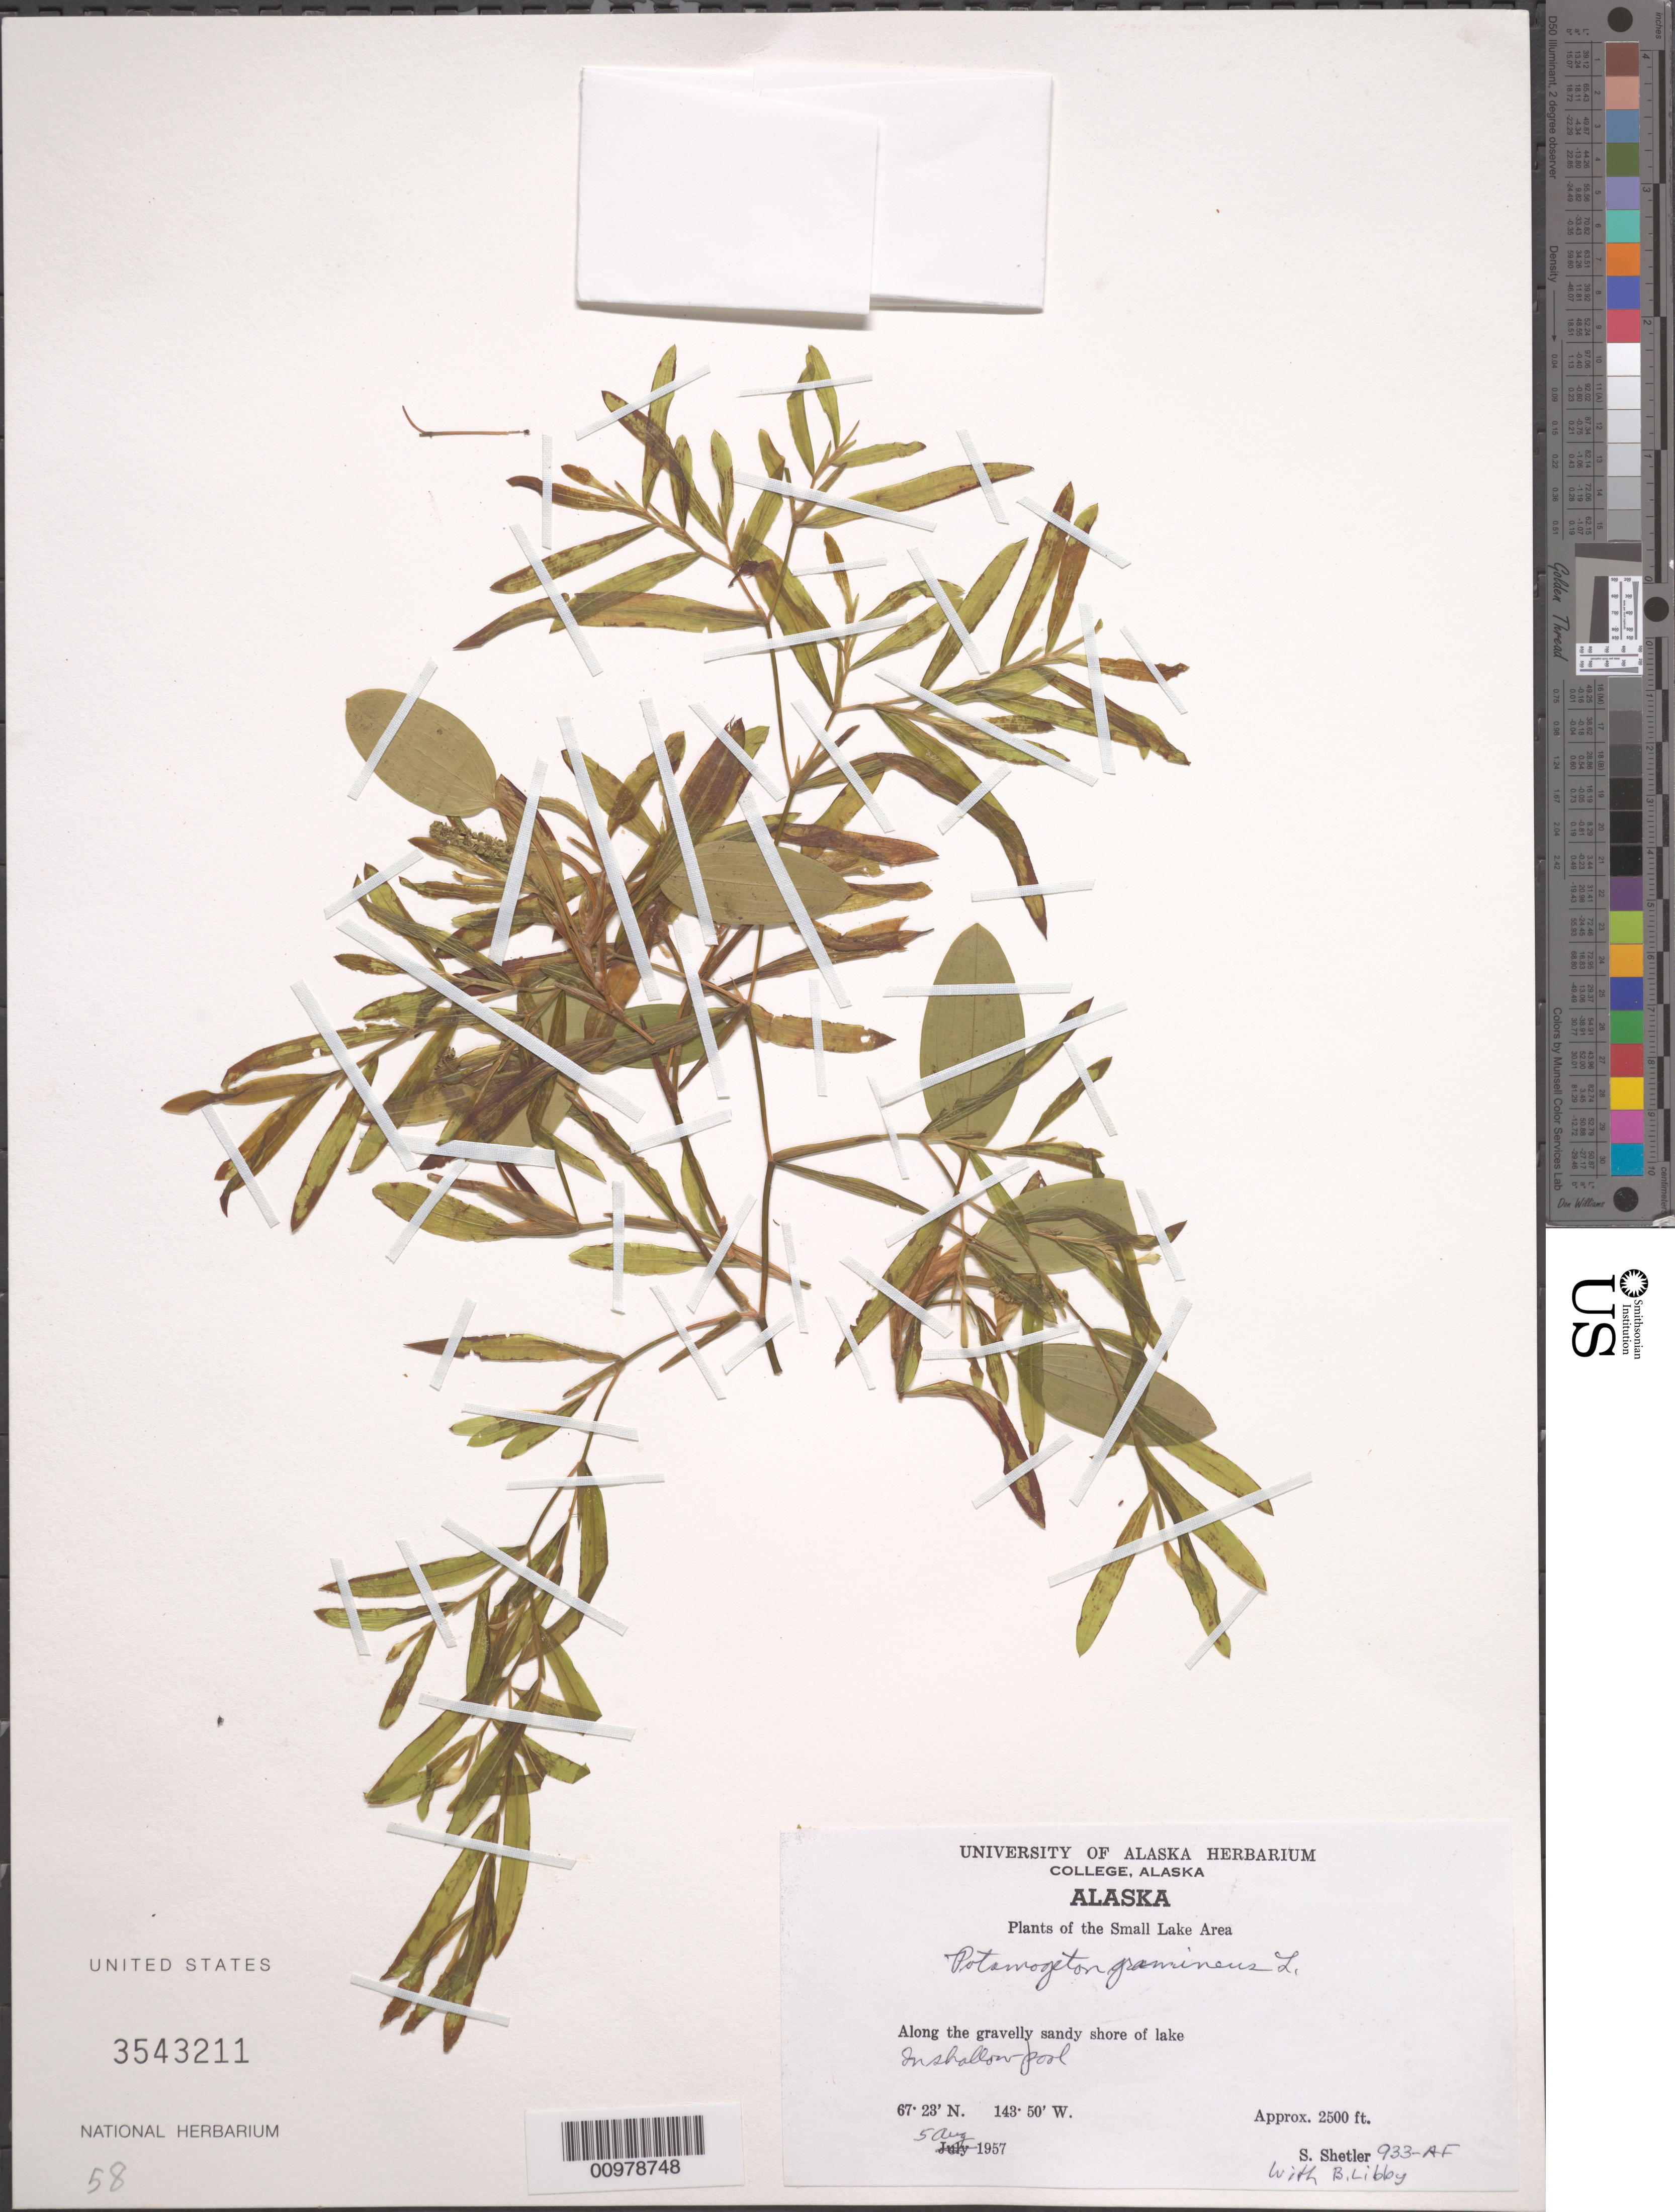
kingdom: Plantae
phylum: Tracheophyta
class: Liliopsida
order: Alismatales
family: Potamogetonaceae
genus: Potamogeton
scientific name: Potamogeton gramineus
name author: L.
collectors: S. Shetler & B. Libby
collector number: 933-AF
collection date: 1957-08-05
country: United States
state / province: Alaska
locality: The Small Lake Area.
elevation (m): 762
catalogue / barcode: US 3543211